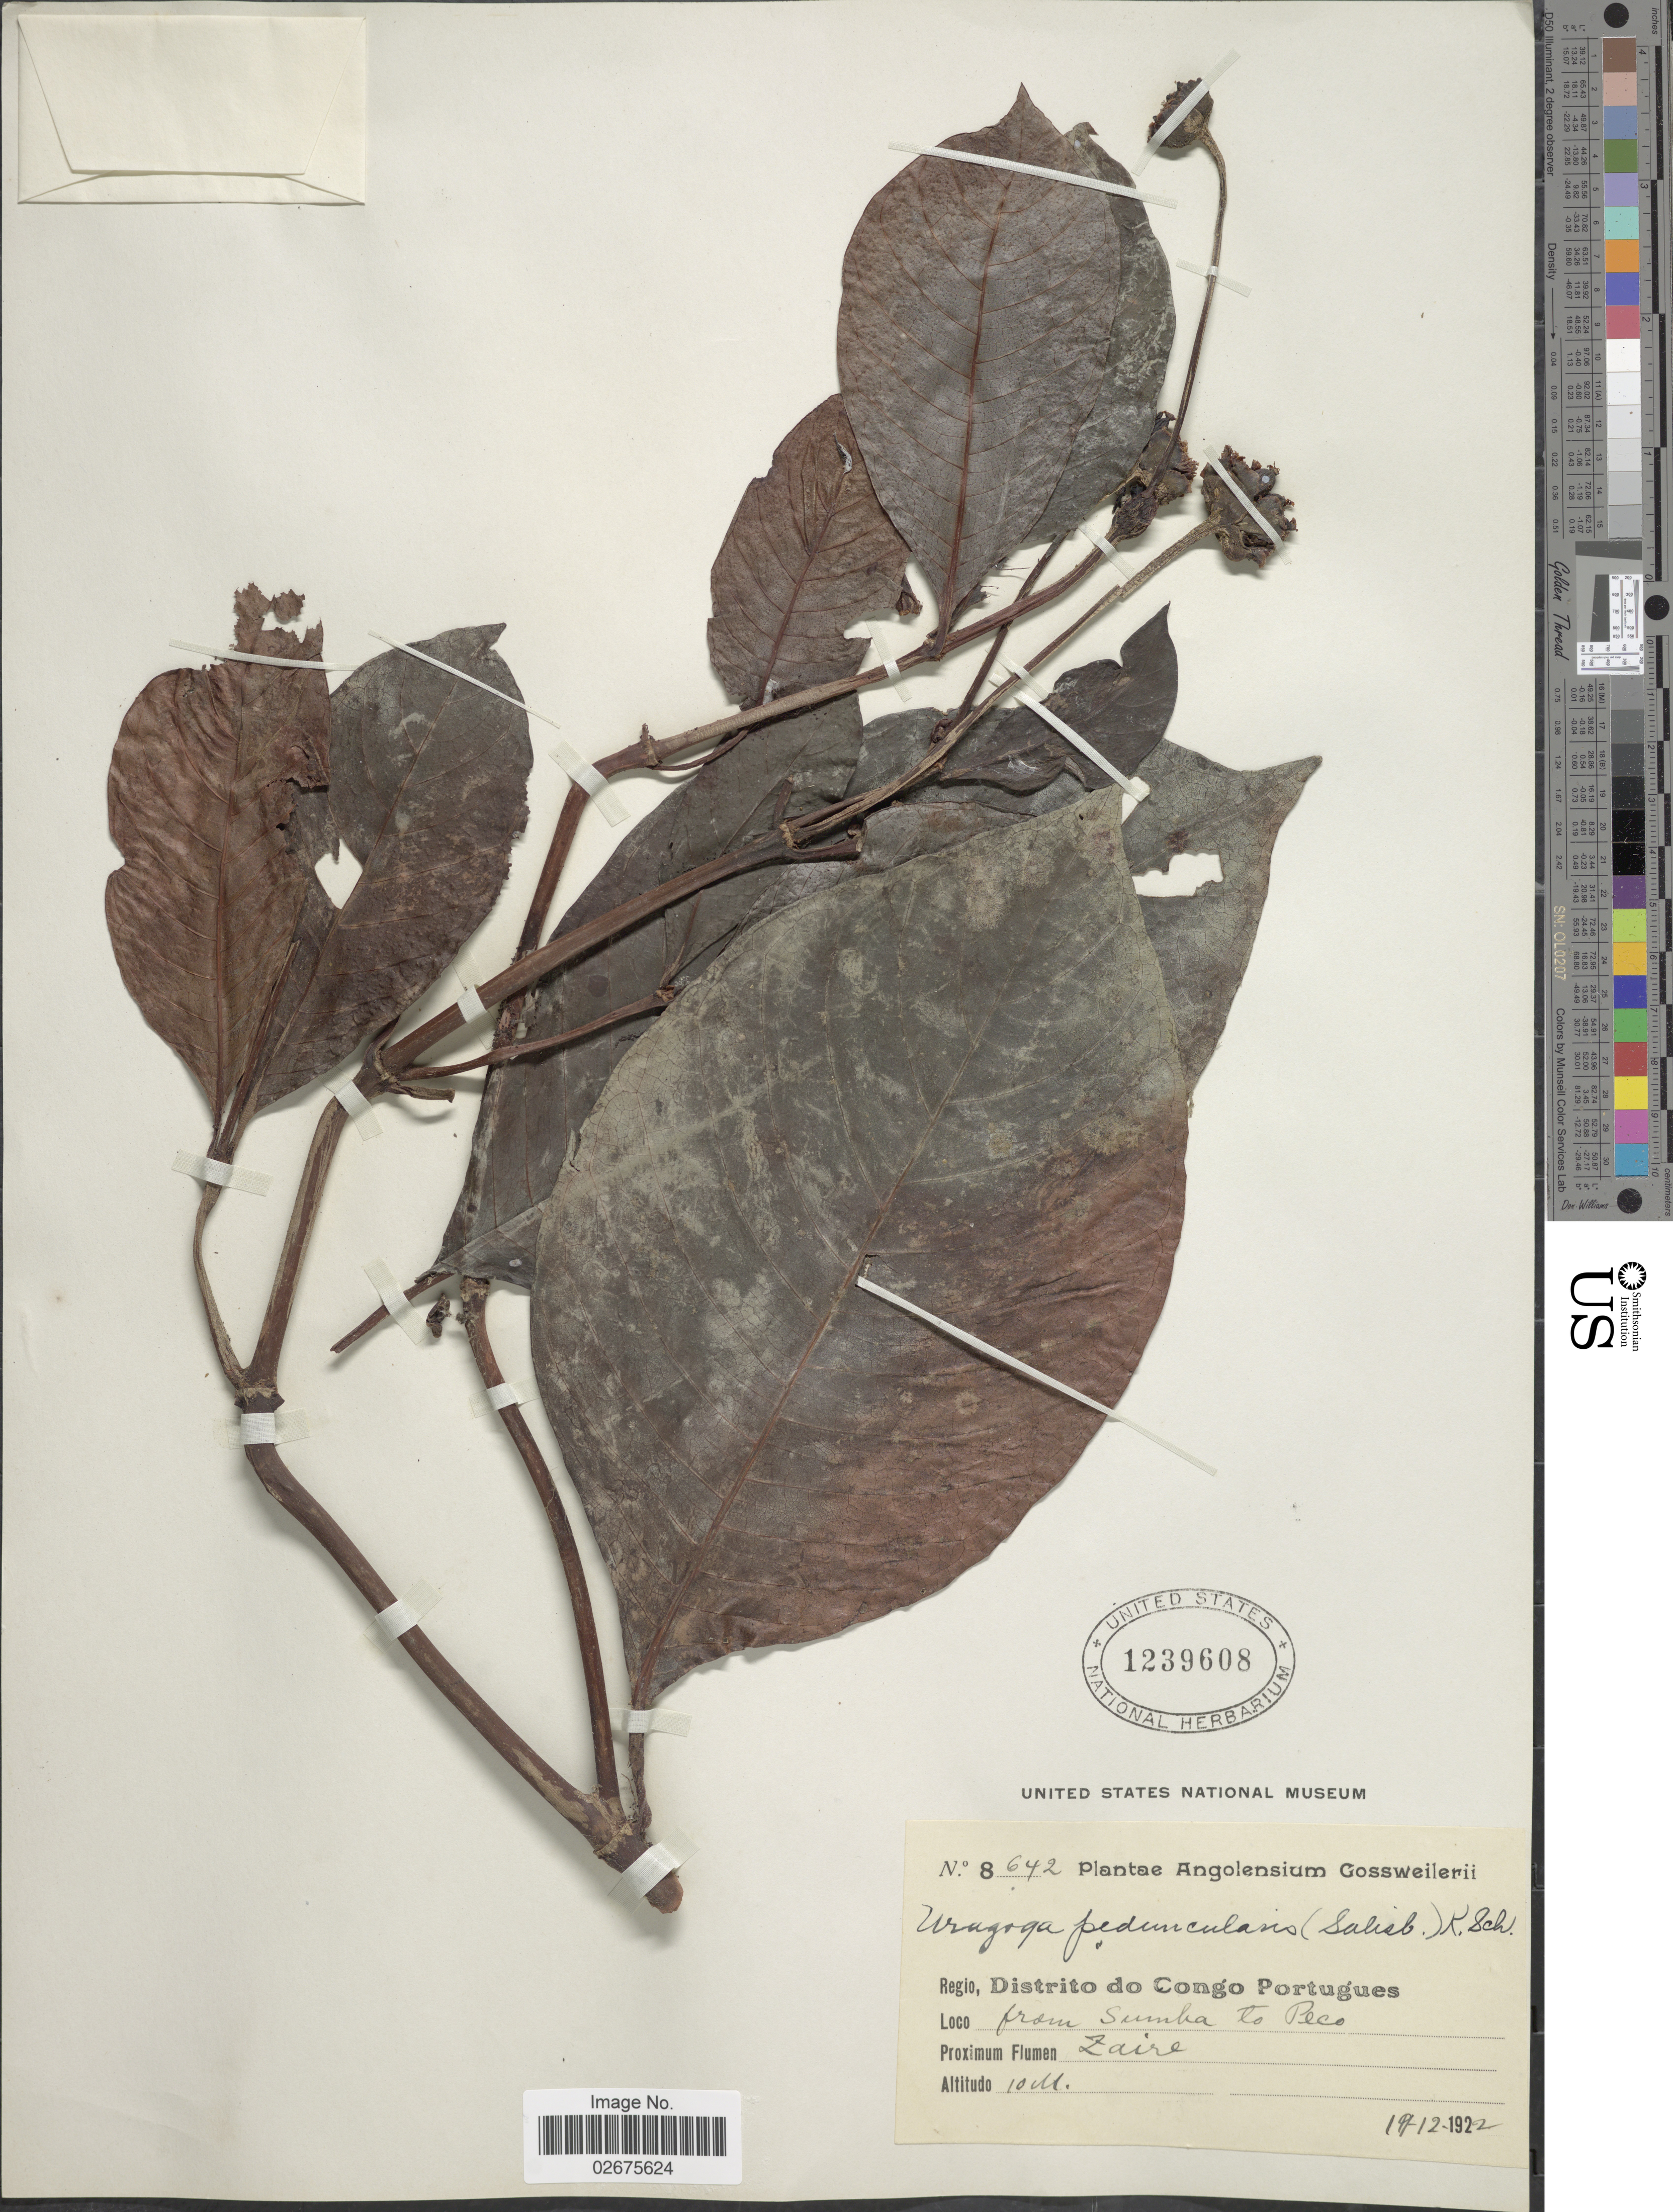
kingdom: Plantae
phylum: Tracheophyta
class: Magnoliopsida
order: Gentianales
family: Rubiaceae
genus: Uragoga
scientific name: Uragoga peduncularis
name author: (Salisb.) K. Schum.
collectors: -. Gossweiler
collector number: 8642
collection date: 1922-12-19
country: Angola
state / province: Zaire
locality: Regio Distrito do Congo Portugues, from Sumba to Peco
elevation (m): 10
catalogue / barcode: US 1239608